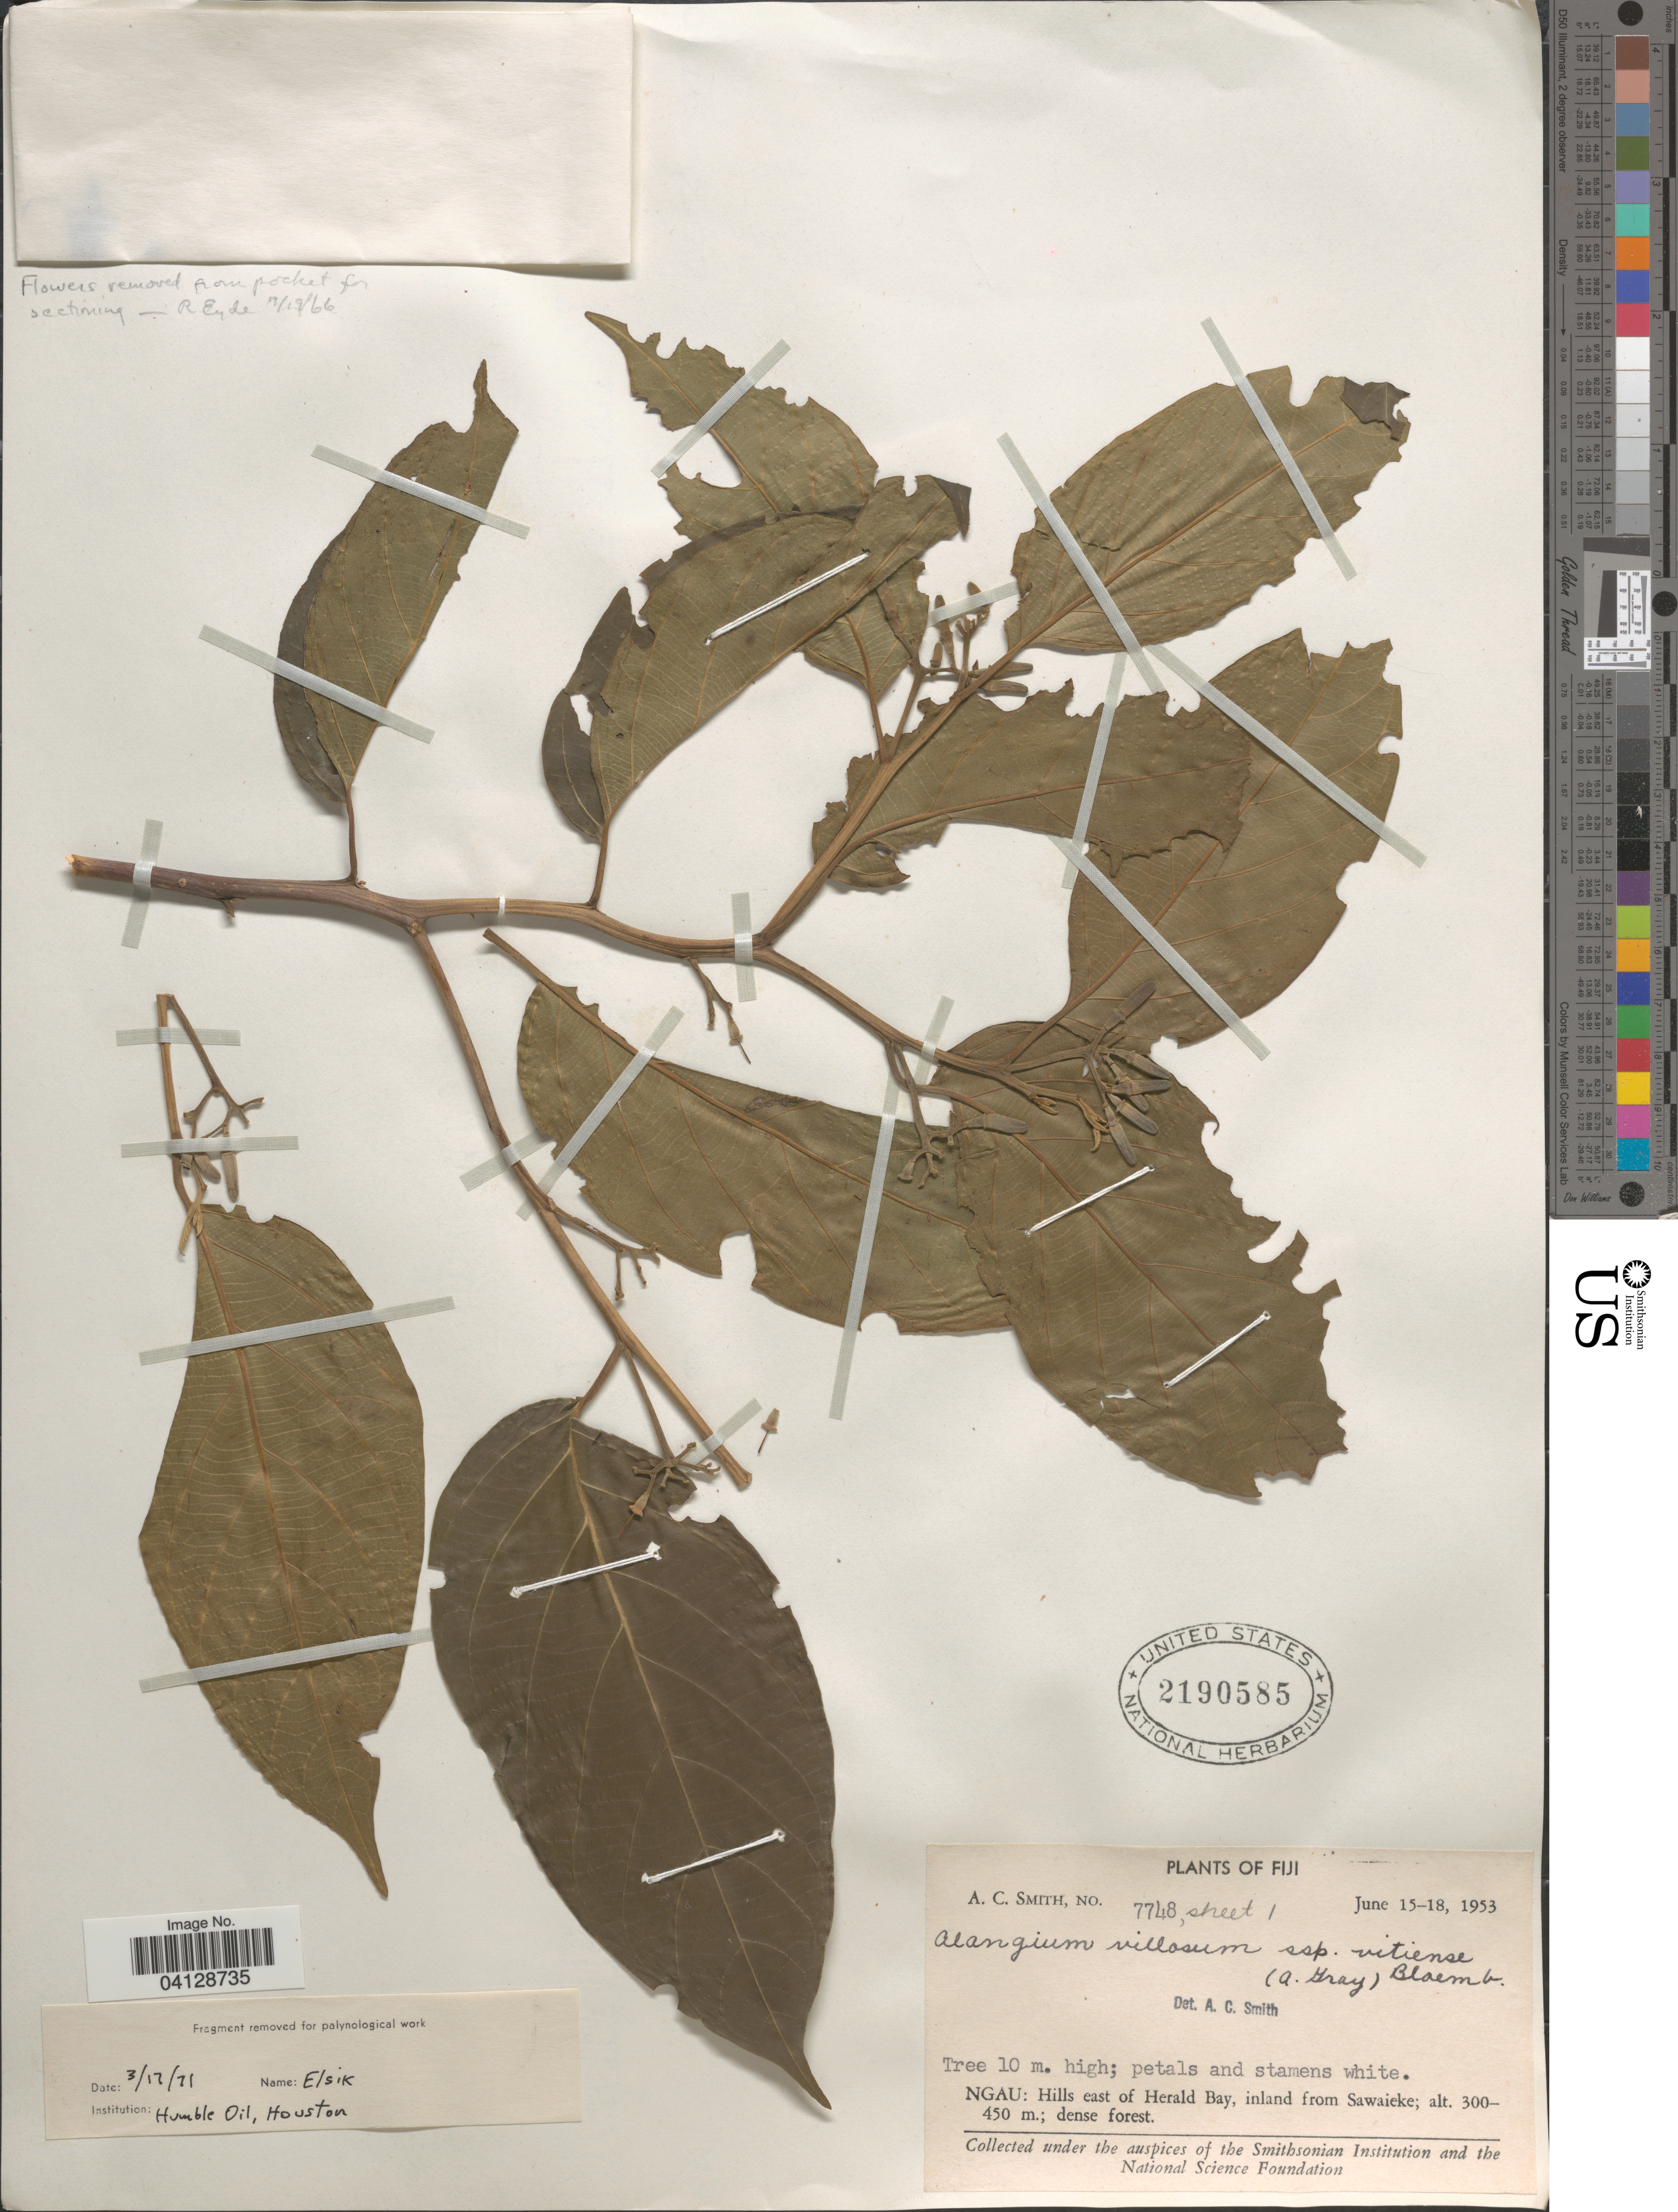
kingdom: Plantae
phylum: Tracheophyta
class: Magnoliopsida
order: Cornales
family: Cornaceae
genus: Alangium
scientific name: Alangium villosum subsp. vitiense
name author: (A. Gray) Bloemb.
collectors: A. C. Smith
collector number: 7748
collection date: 1953-06-15/1953-06-18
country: Fiji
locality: Ngau: Hills east of Herald Bay, inland from Sawaieke.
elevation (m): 300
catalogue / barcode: US 2190585